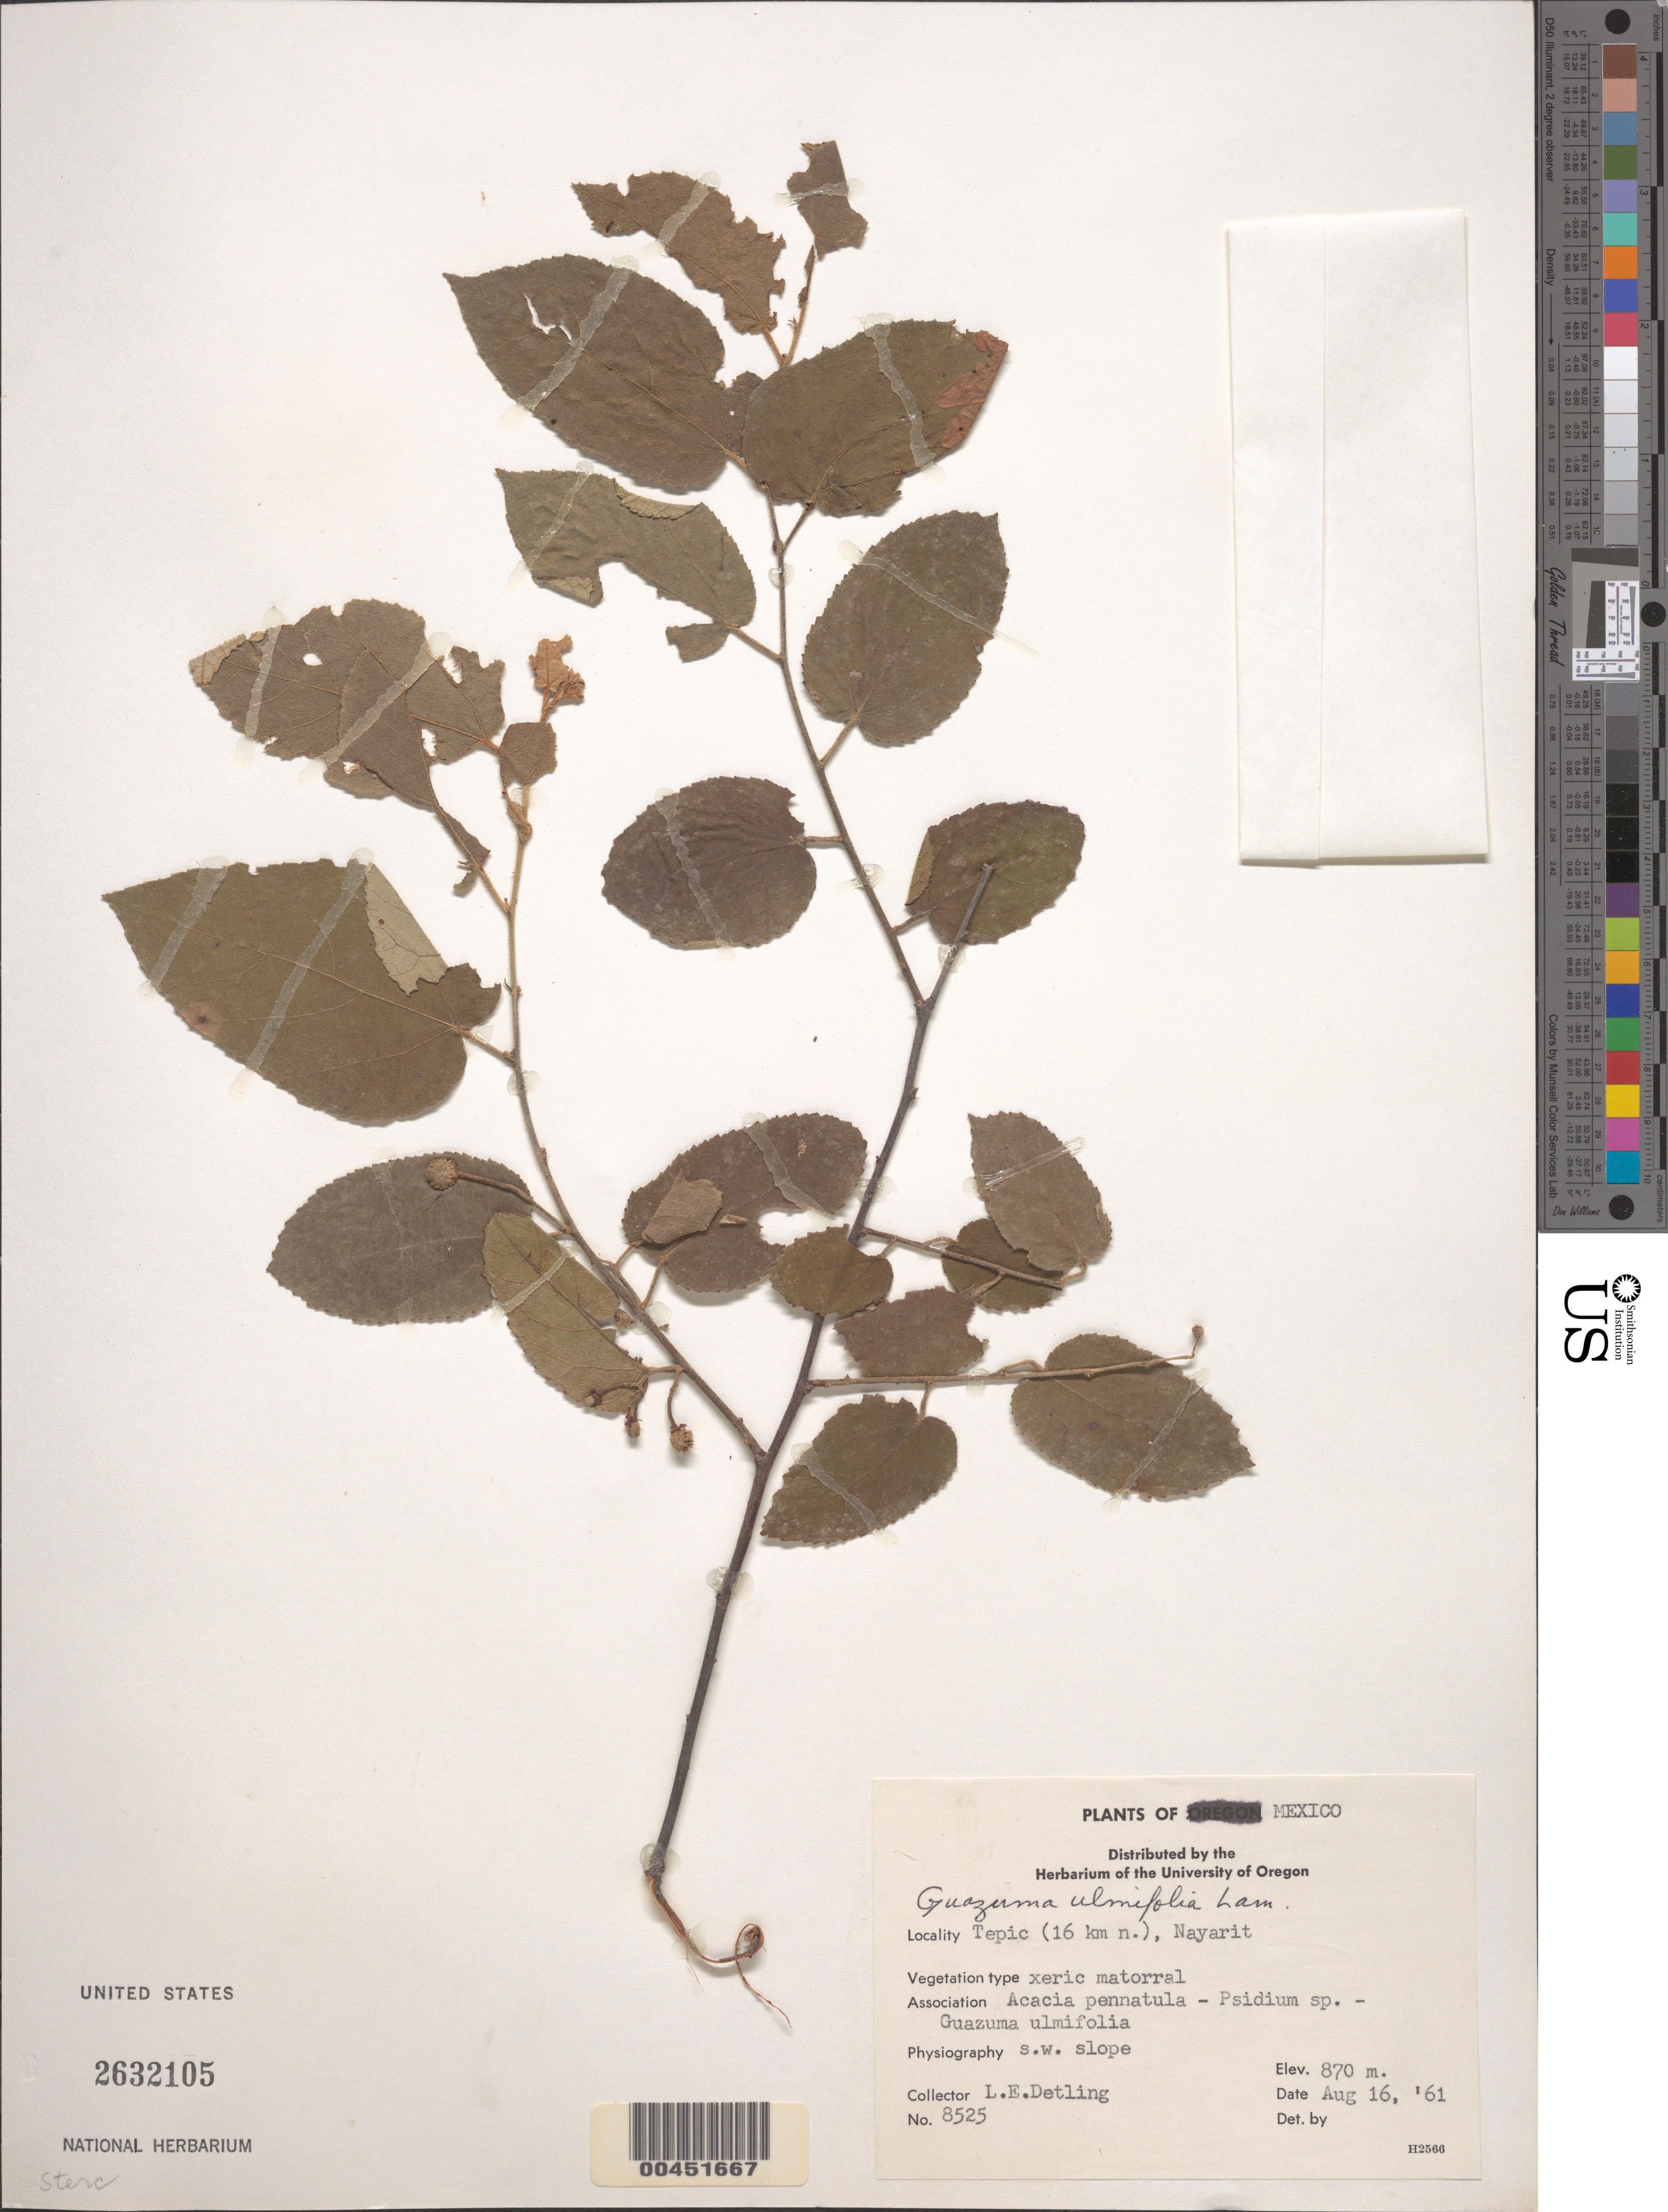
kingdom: Plantae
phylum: Tracheophyta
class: Magnoliopsida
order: Malvales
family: Malvaceae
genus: Guazuma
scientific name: Guazuma ulmifolia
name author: Lam.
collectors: L. E. Detling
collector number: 8525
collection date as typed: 16 Aug 1961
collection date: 1961-08-16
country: Mexico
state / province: Nayarit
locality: Tepic (16 km N of)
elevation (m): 870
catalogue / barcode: US 2632105